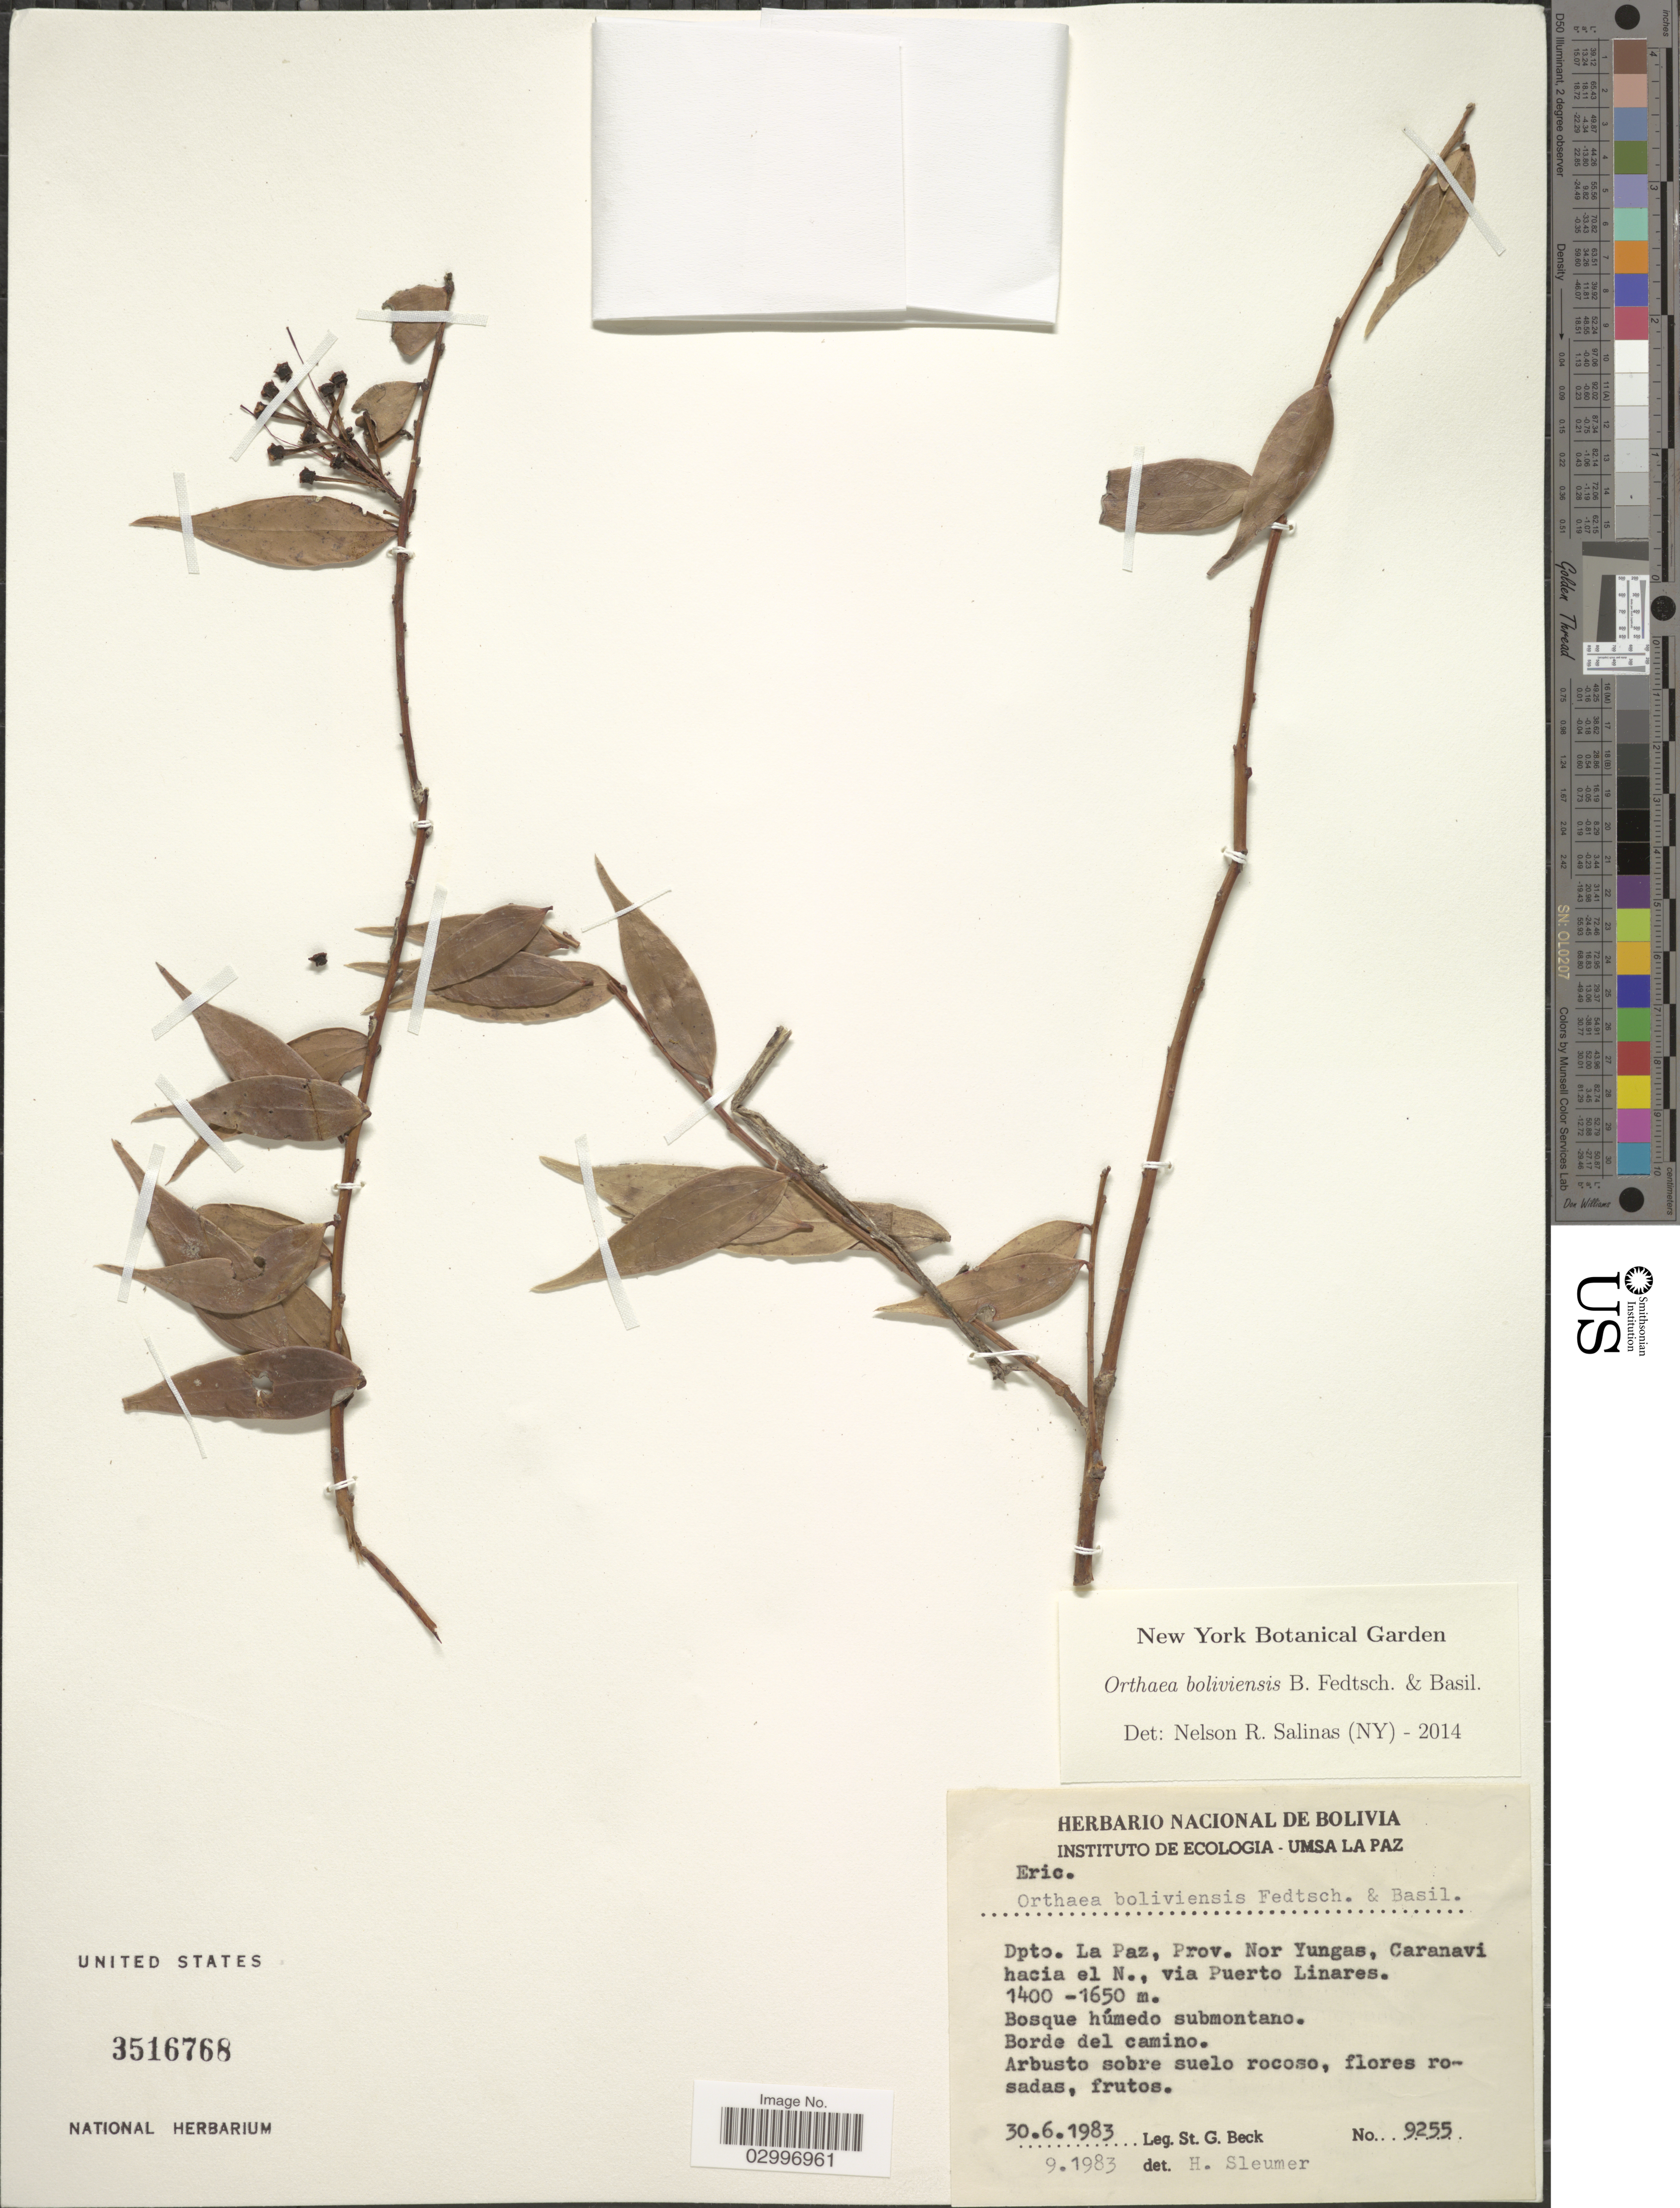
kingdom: Plantae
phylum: Tracheophyta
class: Magnoliopsida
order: Ericales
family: Ericaceae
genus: Orthaea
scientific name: Orthaea boliviensis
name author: B. Fedtsch. & Basilevskaja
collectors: S. G. Beck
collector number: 9255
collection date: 1983-06-30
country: Bolivia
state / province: La Paz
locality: Dpto. La Paz, Prov. Nor Yungas, Caranavi hacia el N., via Puerto Linares.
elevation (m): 1400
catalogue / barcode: US 3516768